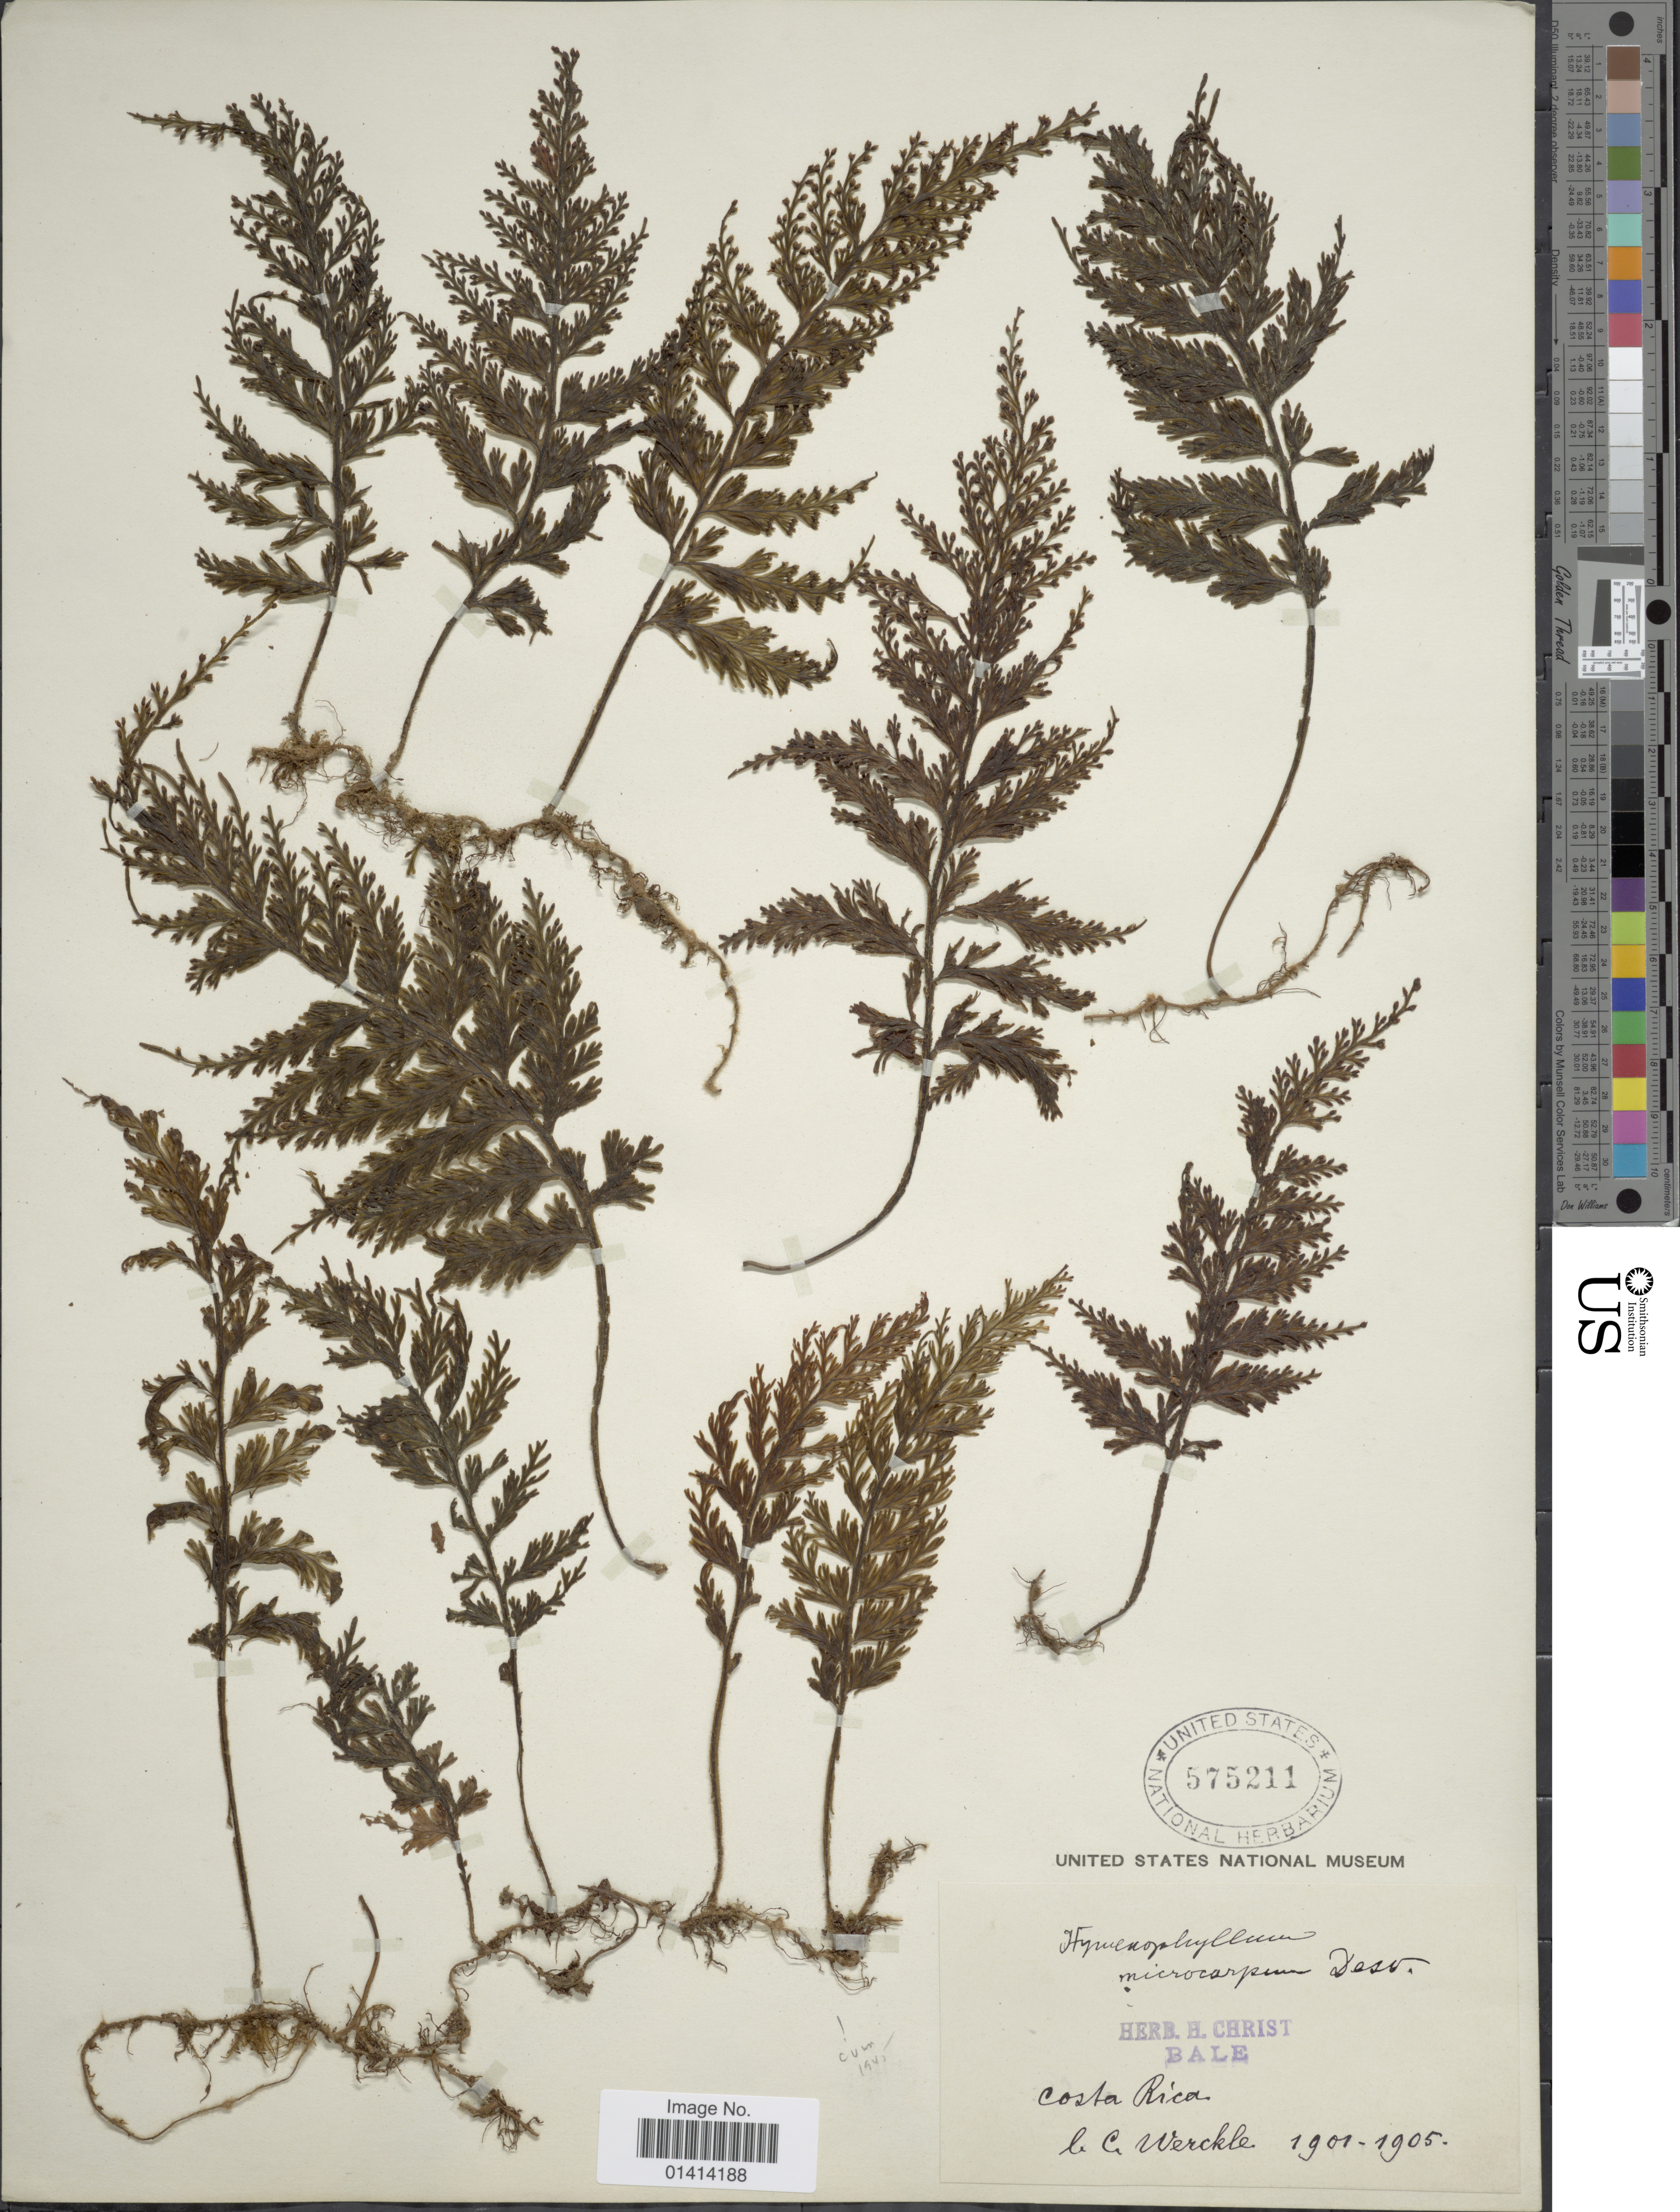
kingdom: Plantae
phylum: Tracheophyta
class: Polypodiopsida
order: Hymenophyllales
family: Hymenophyllaceae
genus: Hymenophyllum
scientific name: Hymenophyllum microcarpum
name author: (Desv.) Lellinger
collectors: C. Wercklé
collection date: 1901/1905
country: Costa Rica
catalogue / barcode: US 575211